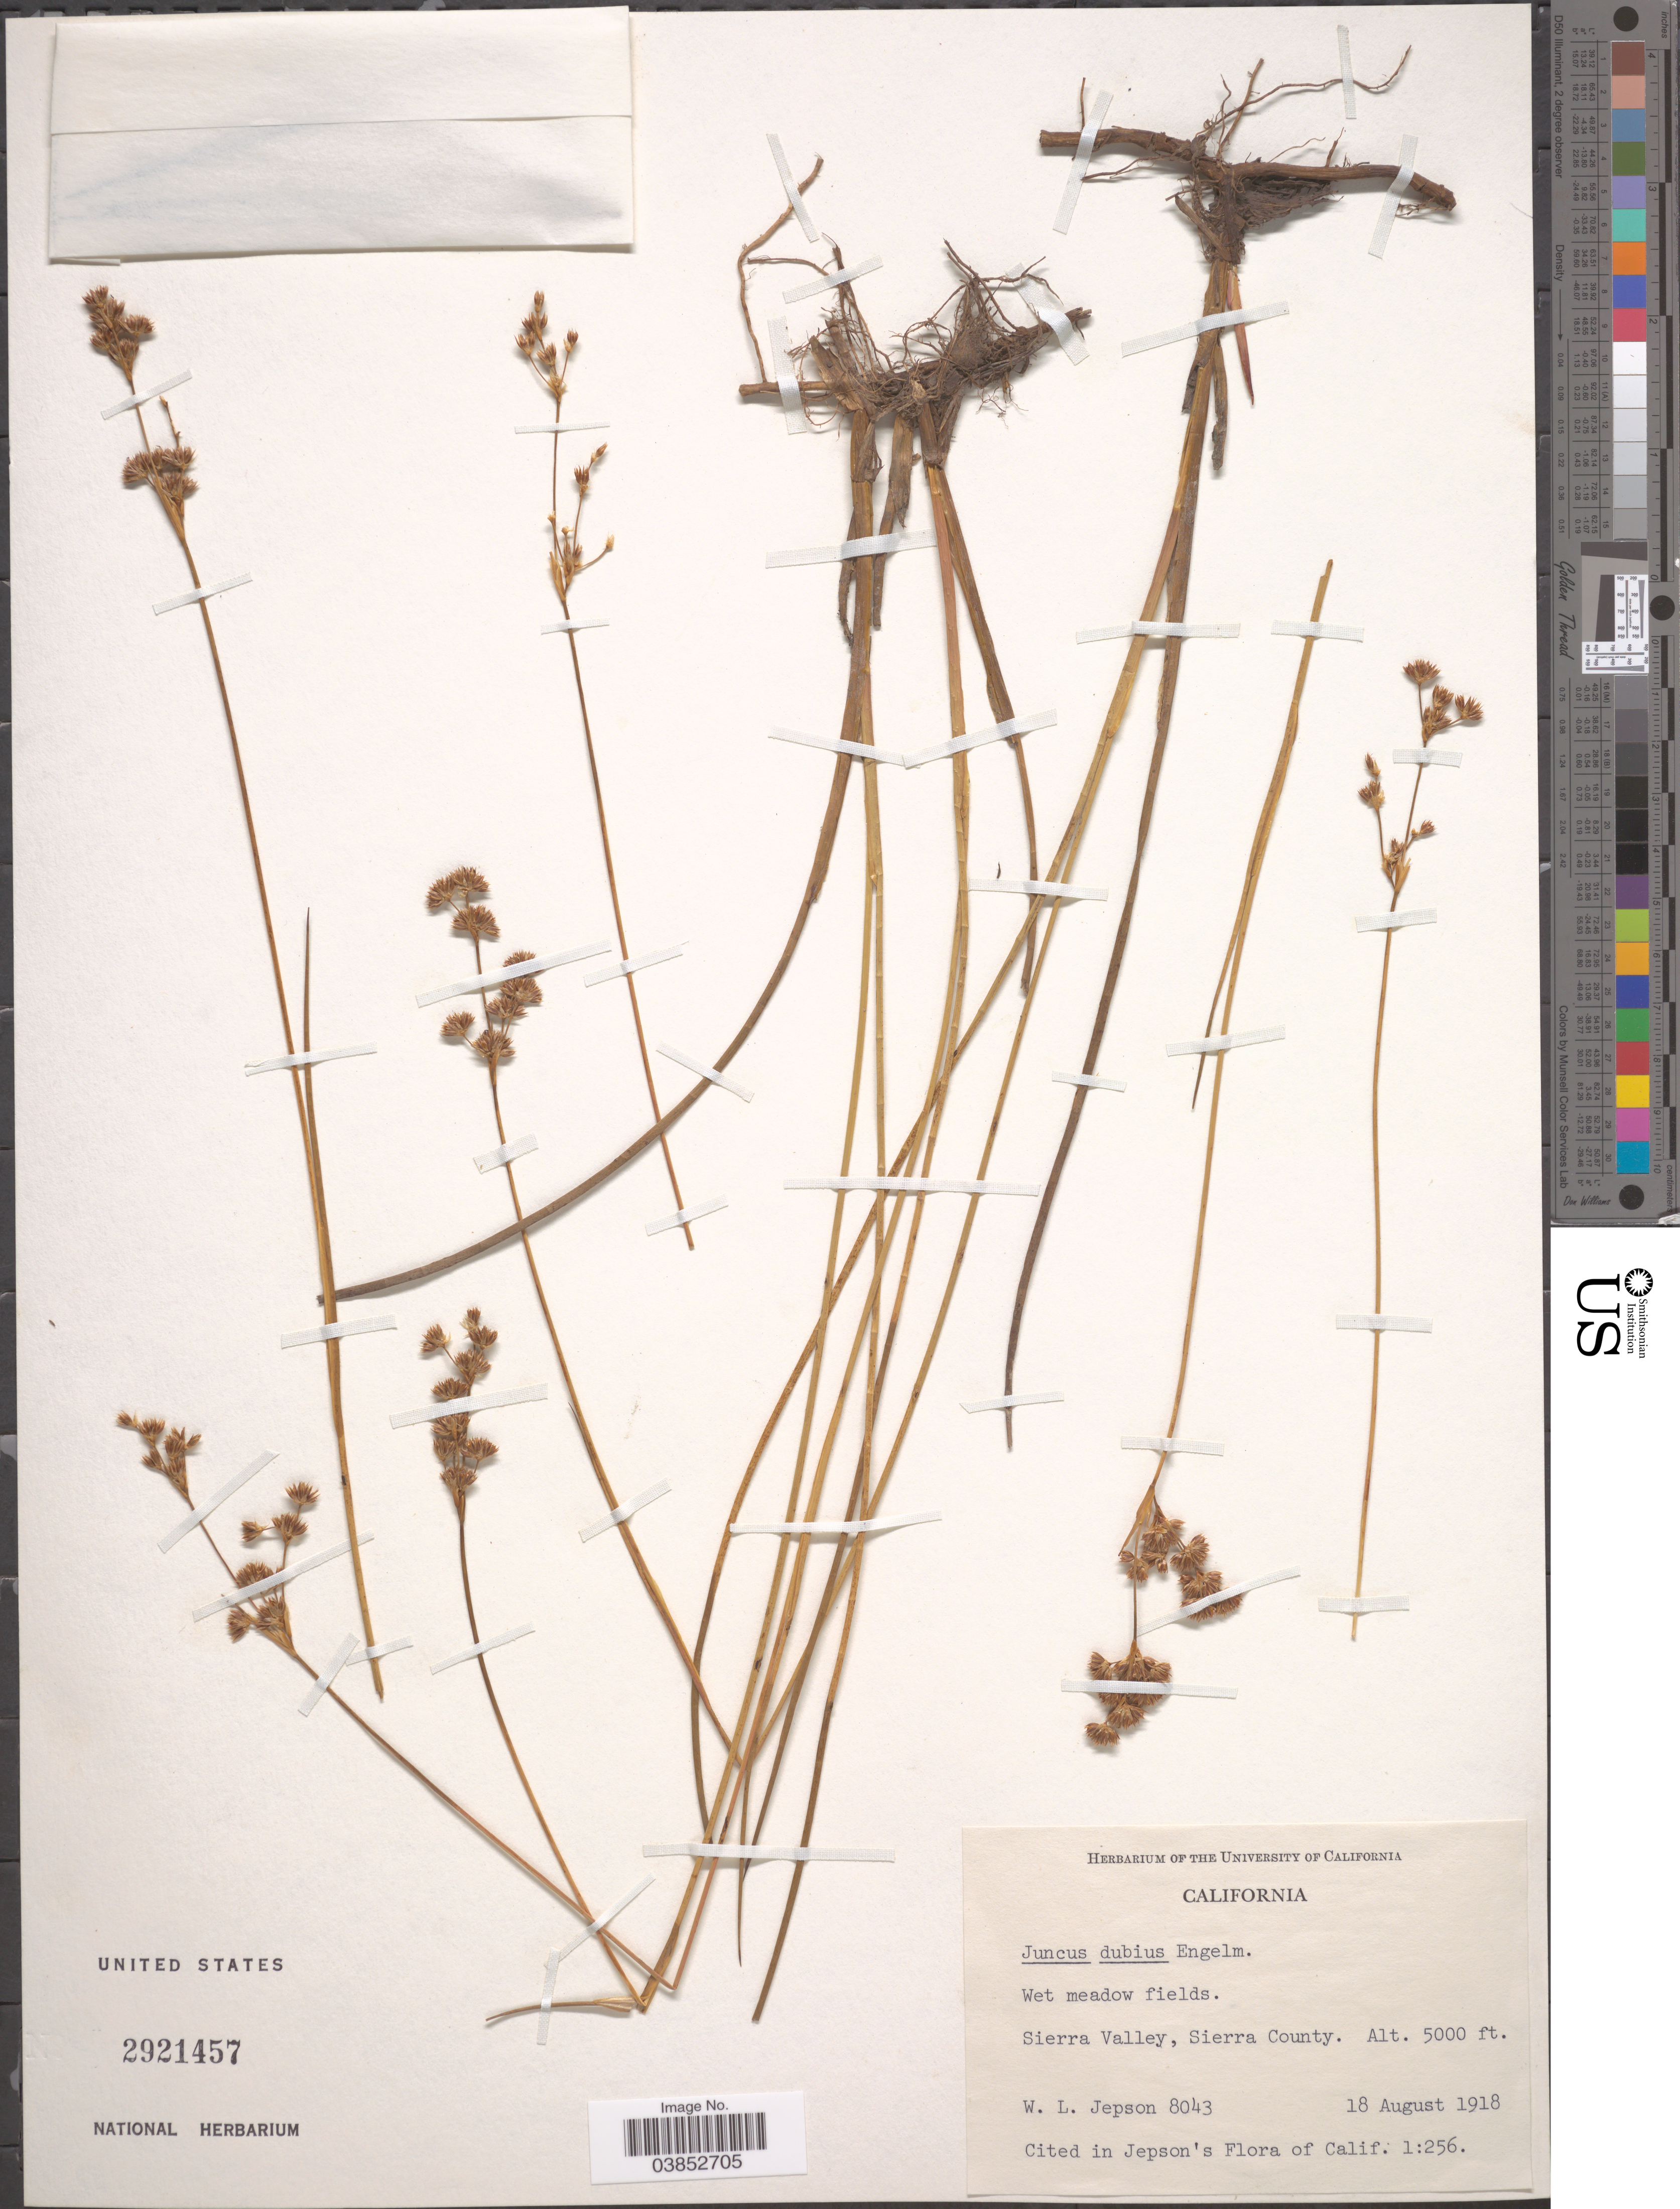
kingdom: Plantae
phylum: Tracheophyta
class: Liliopsida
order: Poales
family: Juncaceae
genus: Juncus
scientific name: Juncus dubius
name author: Engelm.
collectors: W. L. Jepson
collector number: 8043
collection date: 1918-08-18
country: United States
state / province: California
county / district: Sierra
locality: Sierra Valley, Sierra County.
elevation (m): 1524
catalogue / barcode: US 2921457